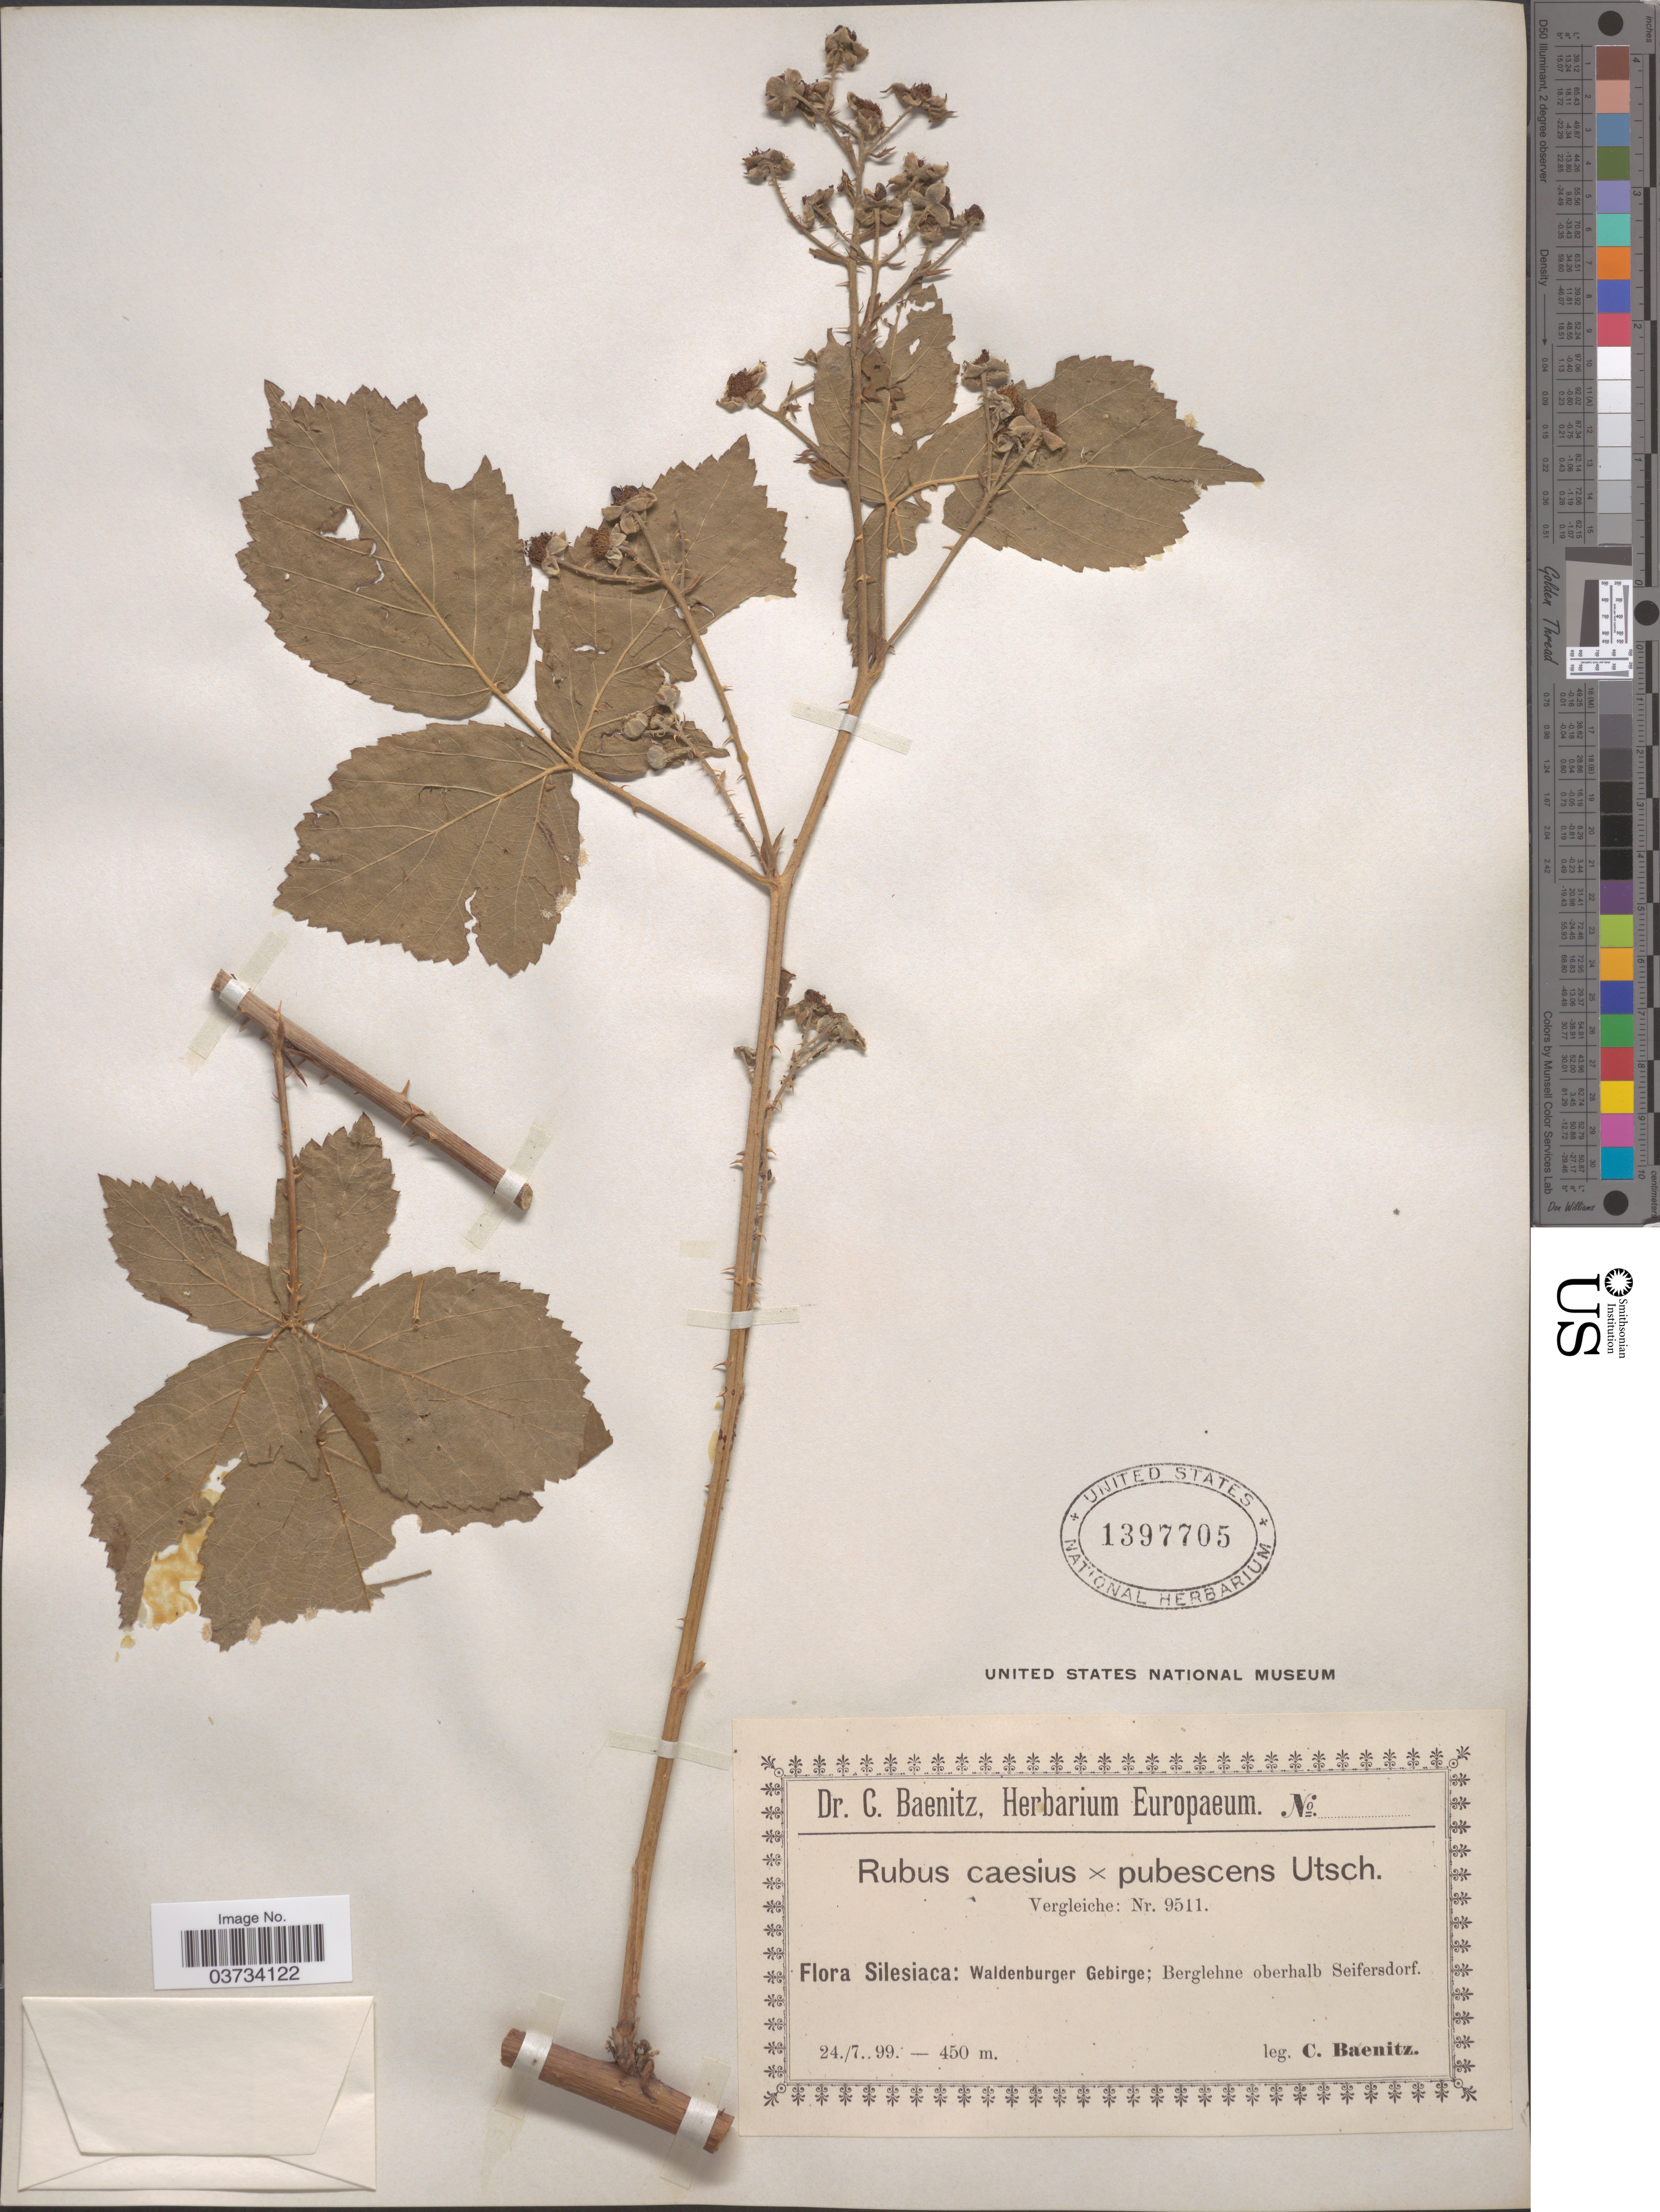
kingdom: Plantae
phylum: Tracheophyta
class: Magnoliopsida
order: Rosales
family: Rosaceae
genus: Rubus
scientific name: Rubus caesius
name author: L.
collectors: C. G. Baenitz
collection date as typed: Transcribed d/m/y: 24/7/99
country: Poland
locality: Silesiaca: Waldenburger Gebirge; Berglehne oberhalb Seifersdorf.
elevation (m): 450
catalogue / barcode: US 1397705